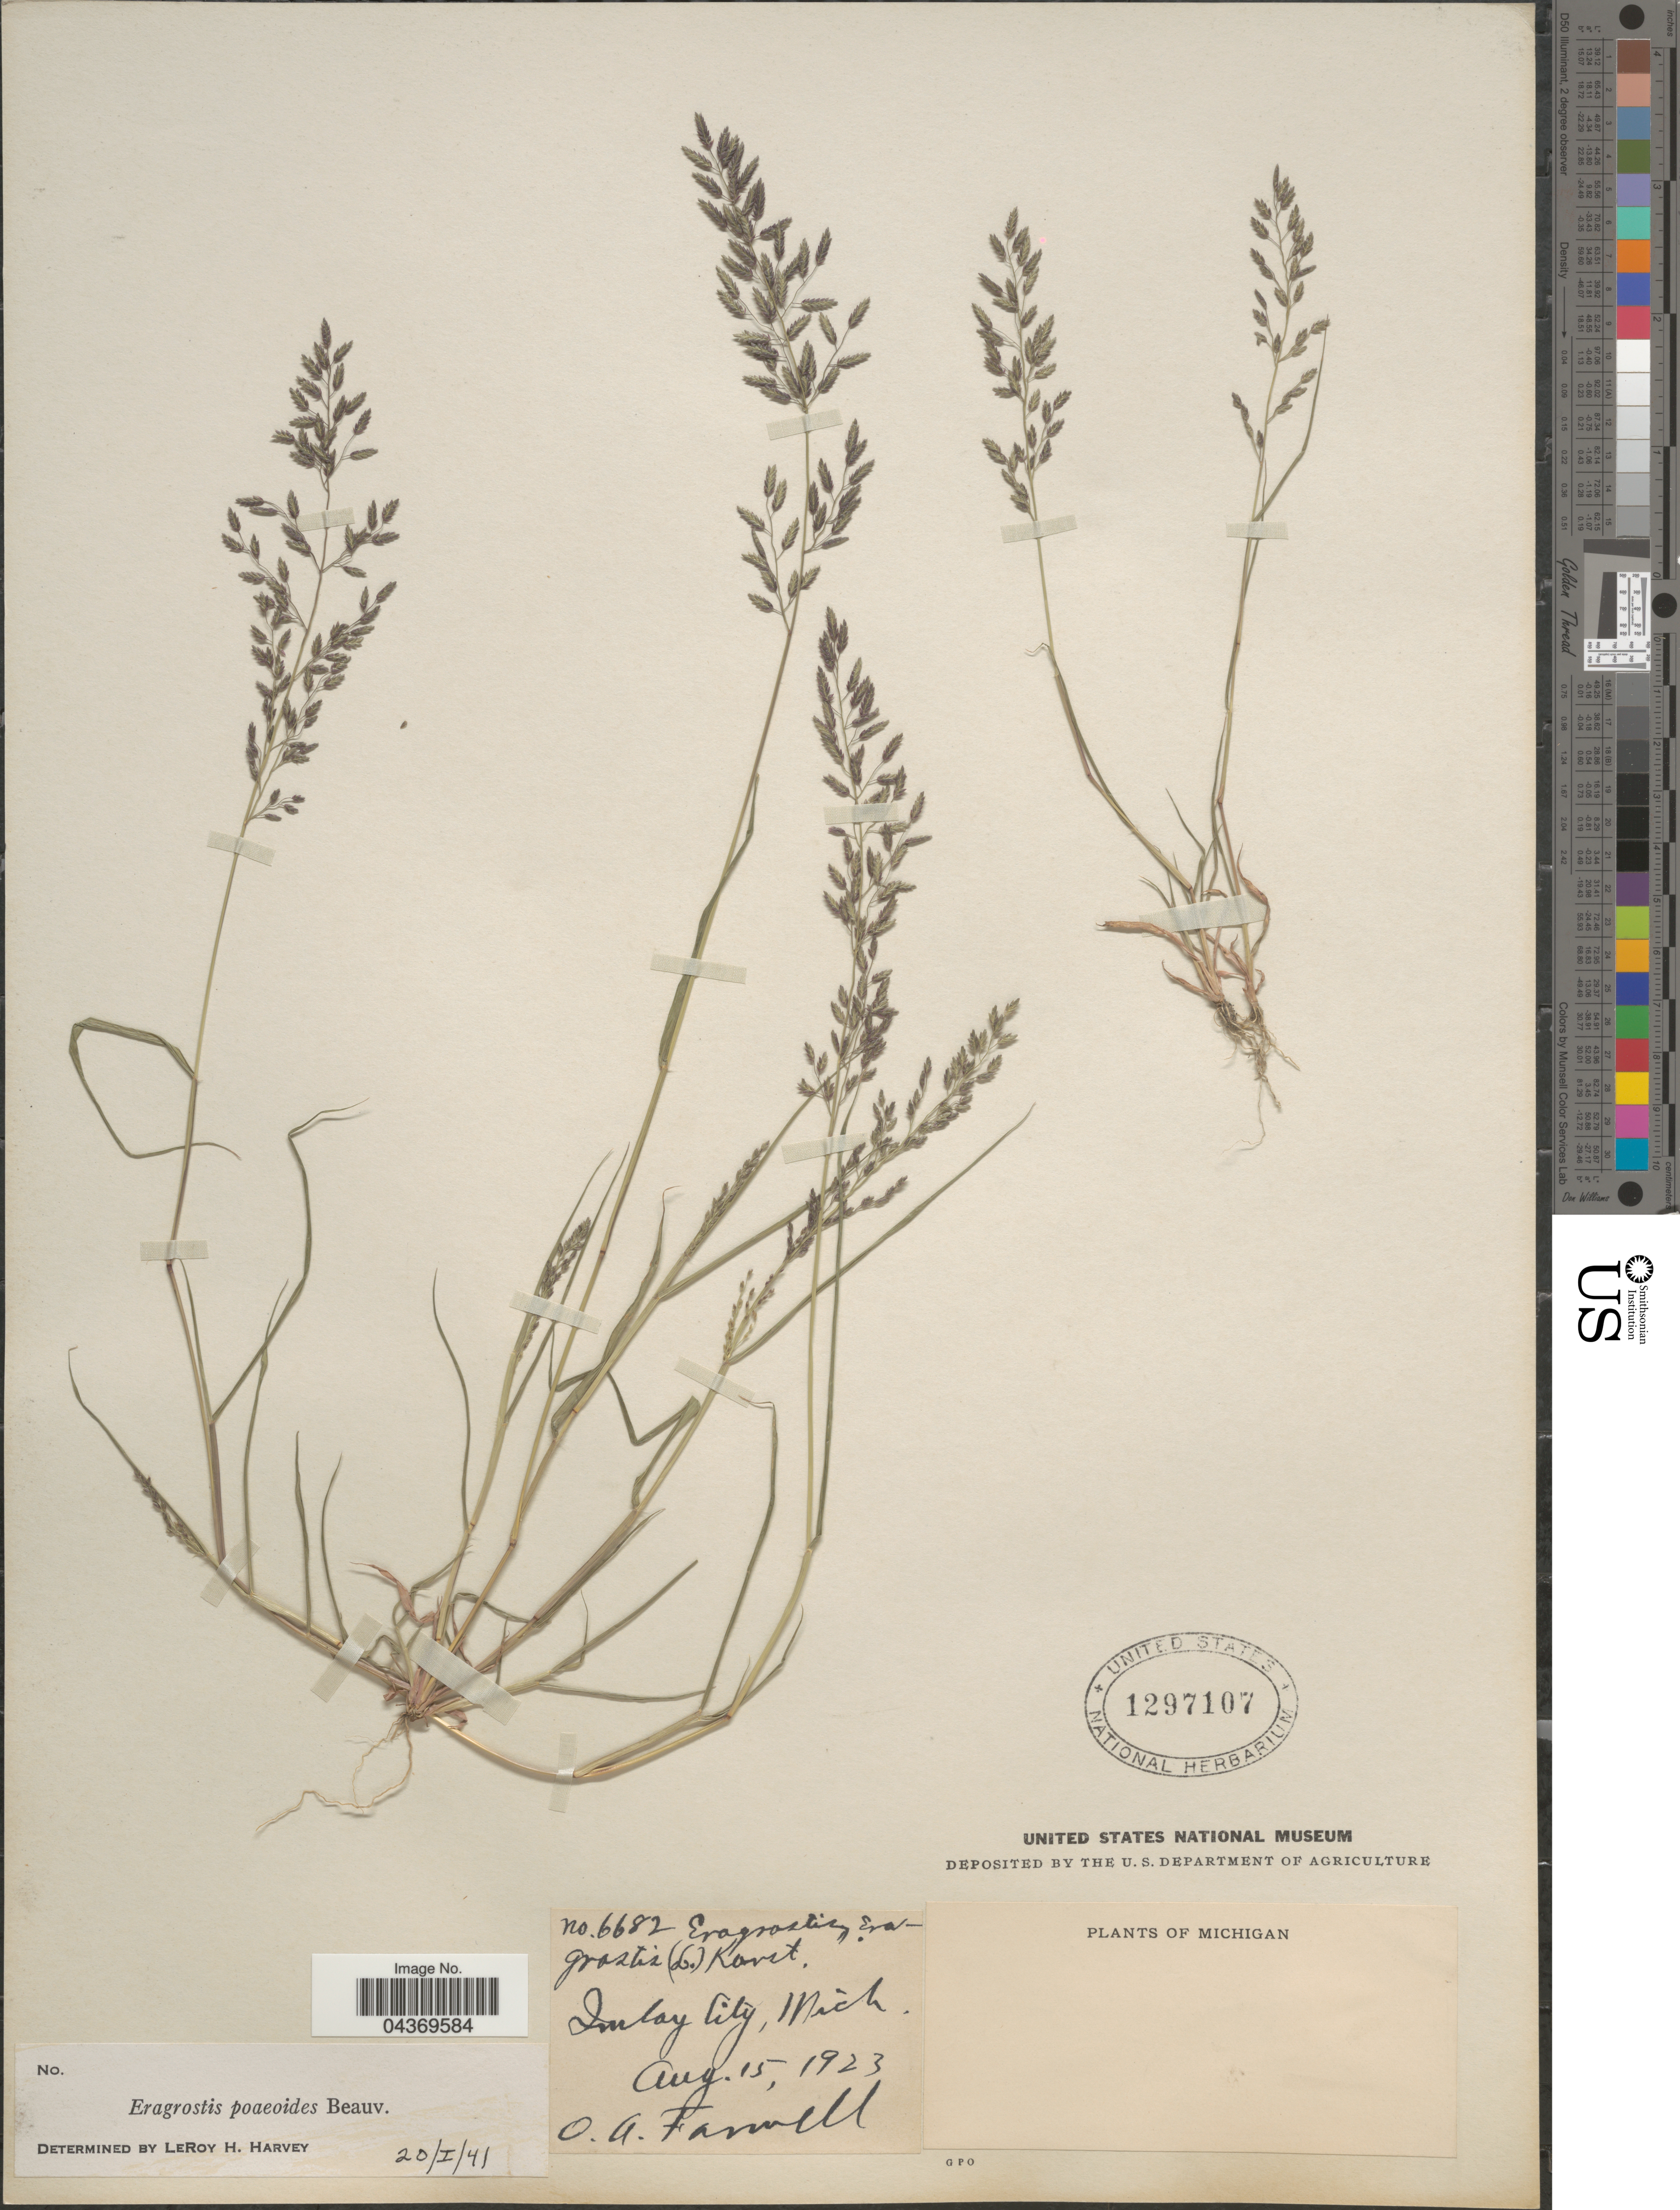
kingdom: Plantae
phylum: Tracheophyta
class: Liliopsida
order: Poales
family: Poaceae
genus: Eragrostis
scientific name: Eragrostis minor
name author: Host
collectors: O. Farwell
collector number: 6682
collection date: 1923-08-15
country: United States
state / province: Michigan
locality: Imlay City.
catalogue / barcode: US 1297107